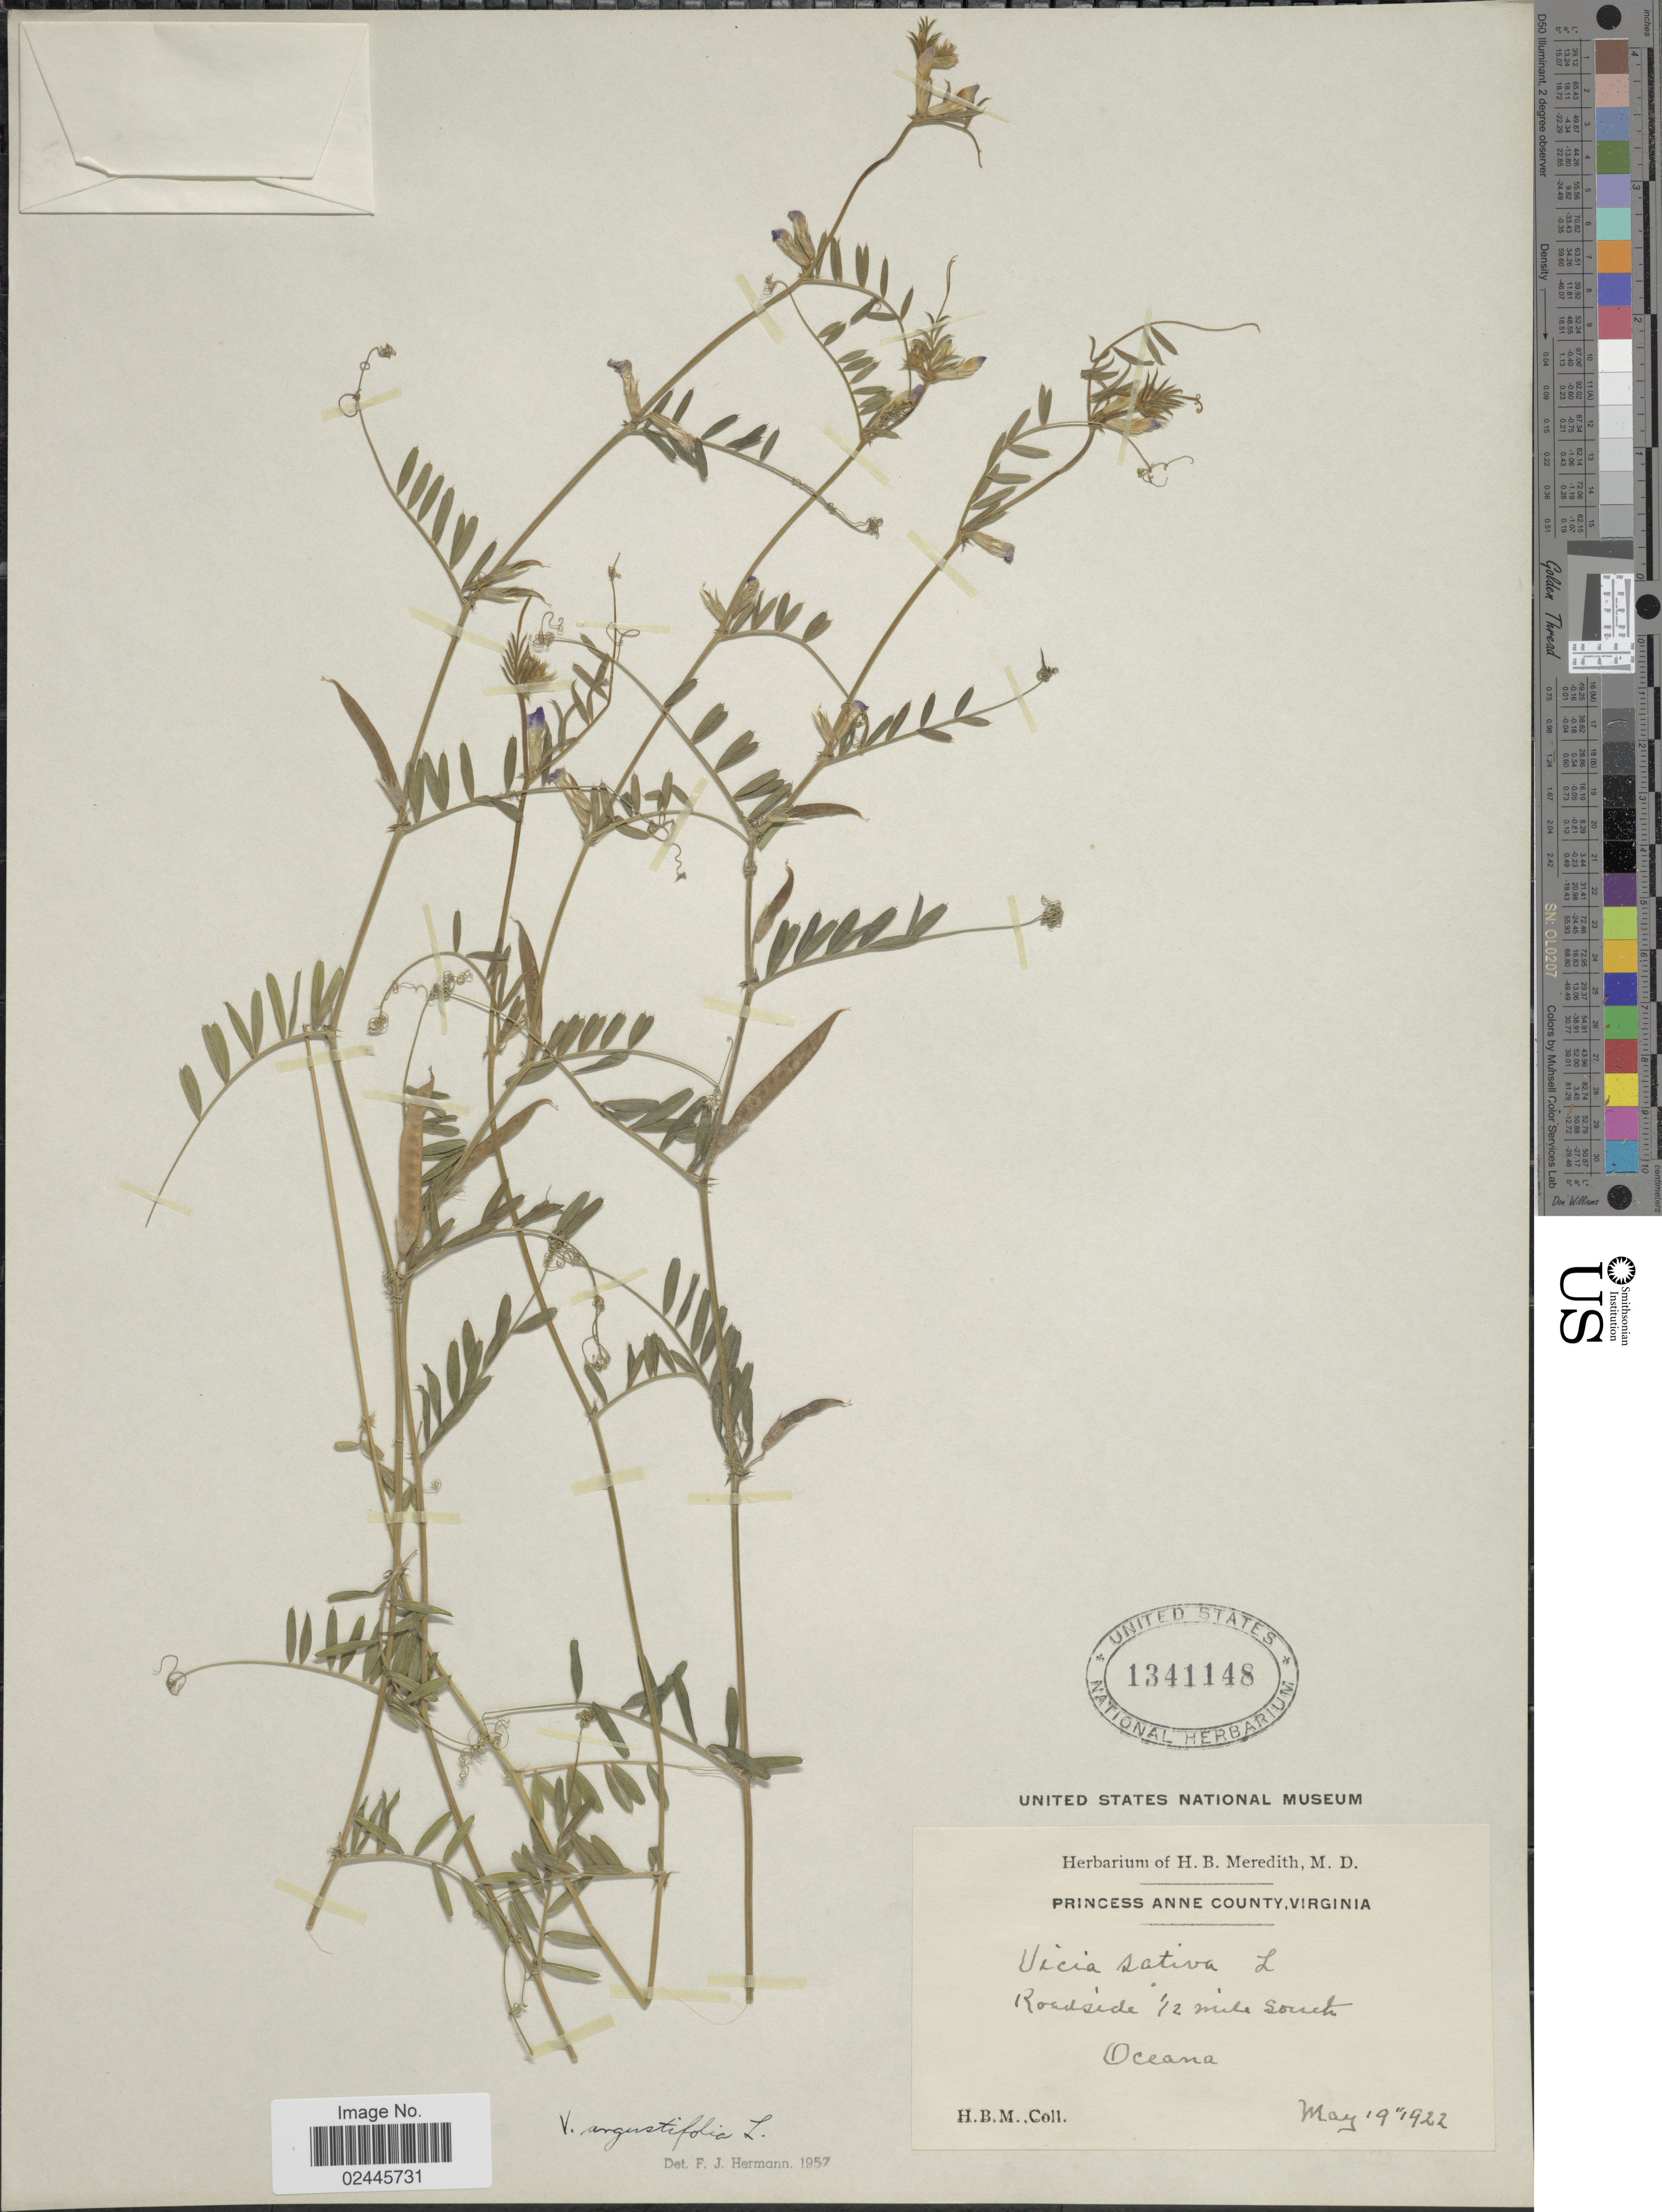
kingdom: Plantae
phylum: Tracheophyta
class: Magnoliopsida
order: Fabales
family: Fabaceae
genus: Vicia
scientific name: Vicia angustifolia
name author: L.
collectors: H. Meredith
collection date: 1922-05-19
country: United States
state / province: Virginia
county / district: City of Virginia Beach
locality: Princess Anne (=historic county name)County, ½ miles South, Oceana.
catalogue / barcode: US 1341148